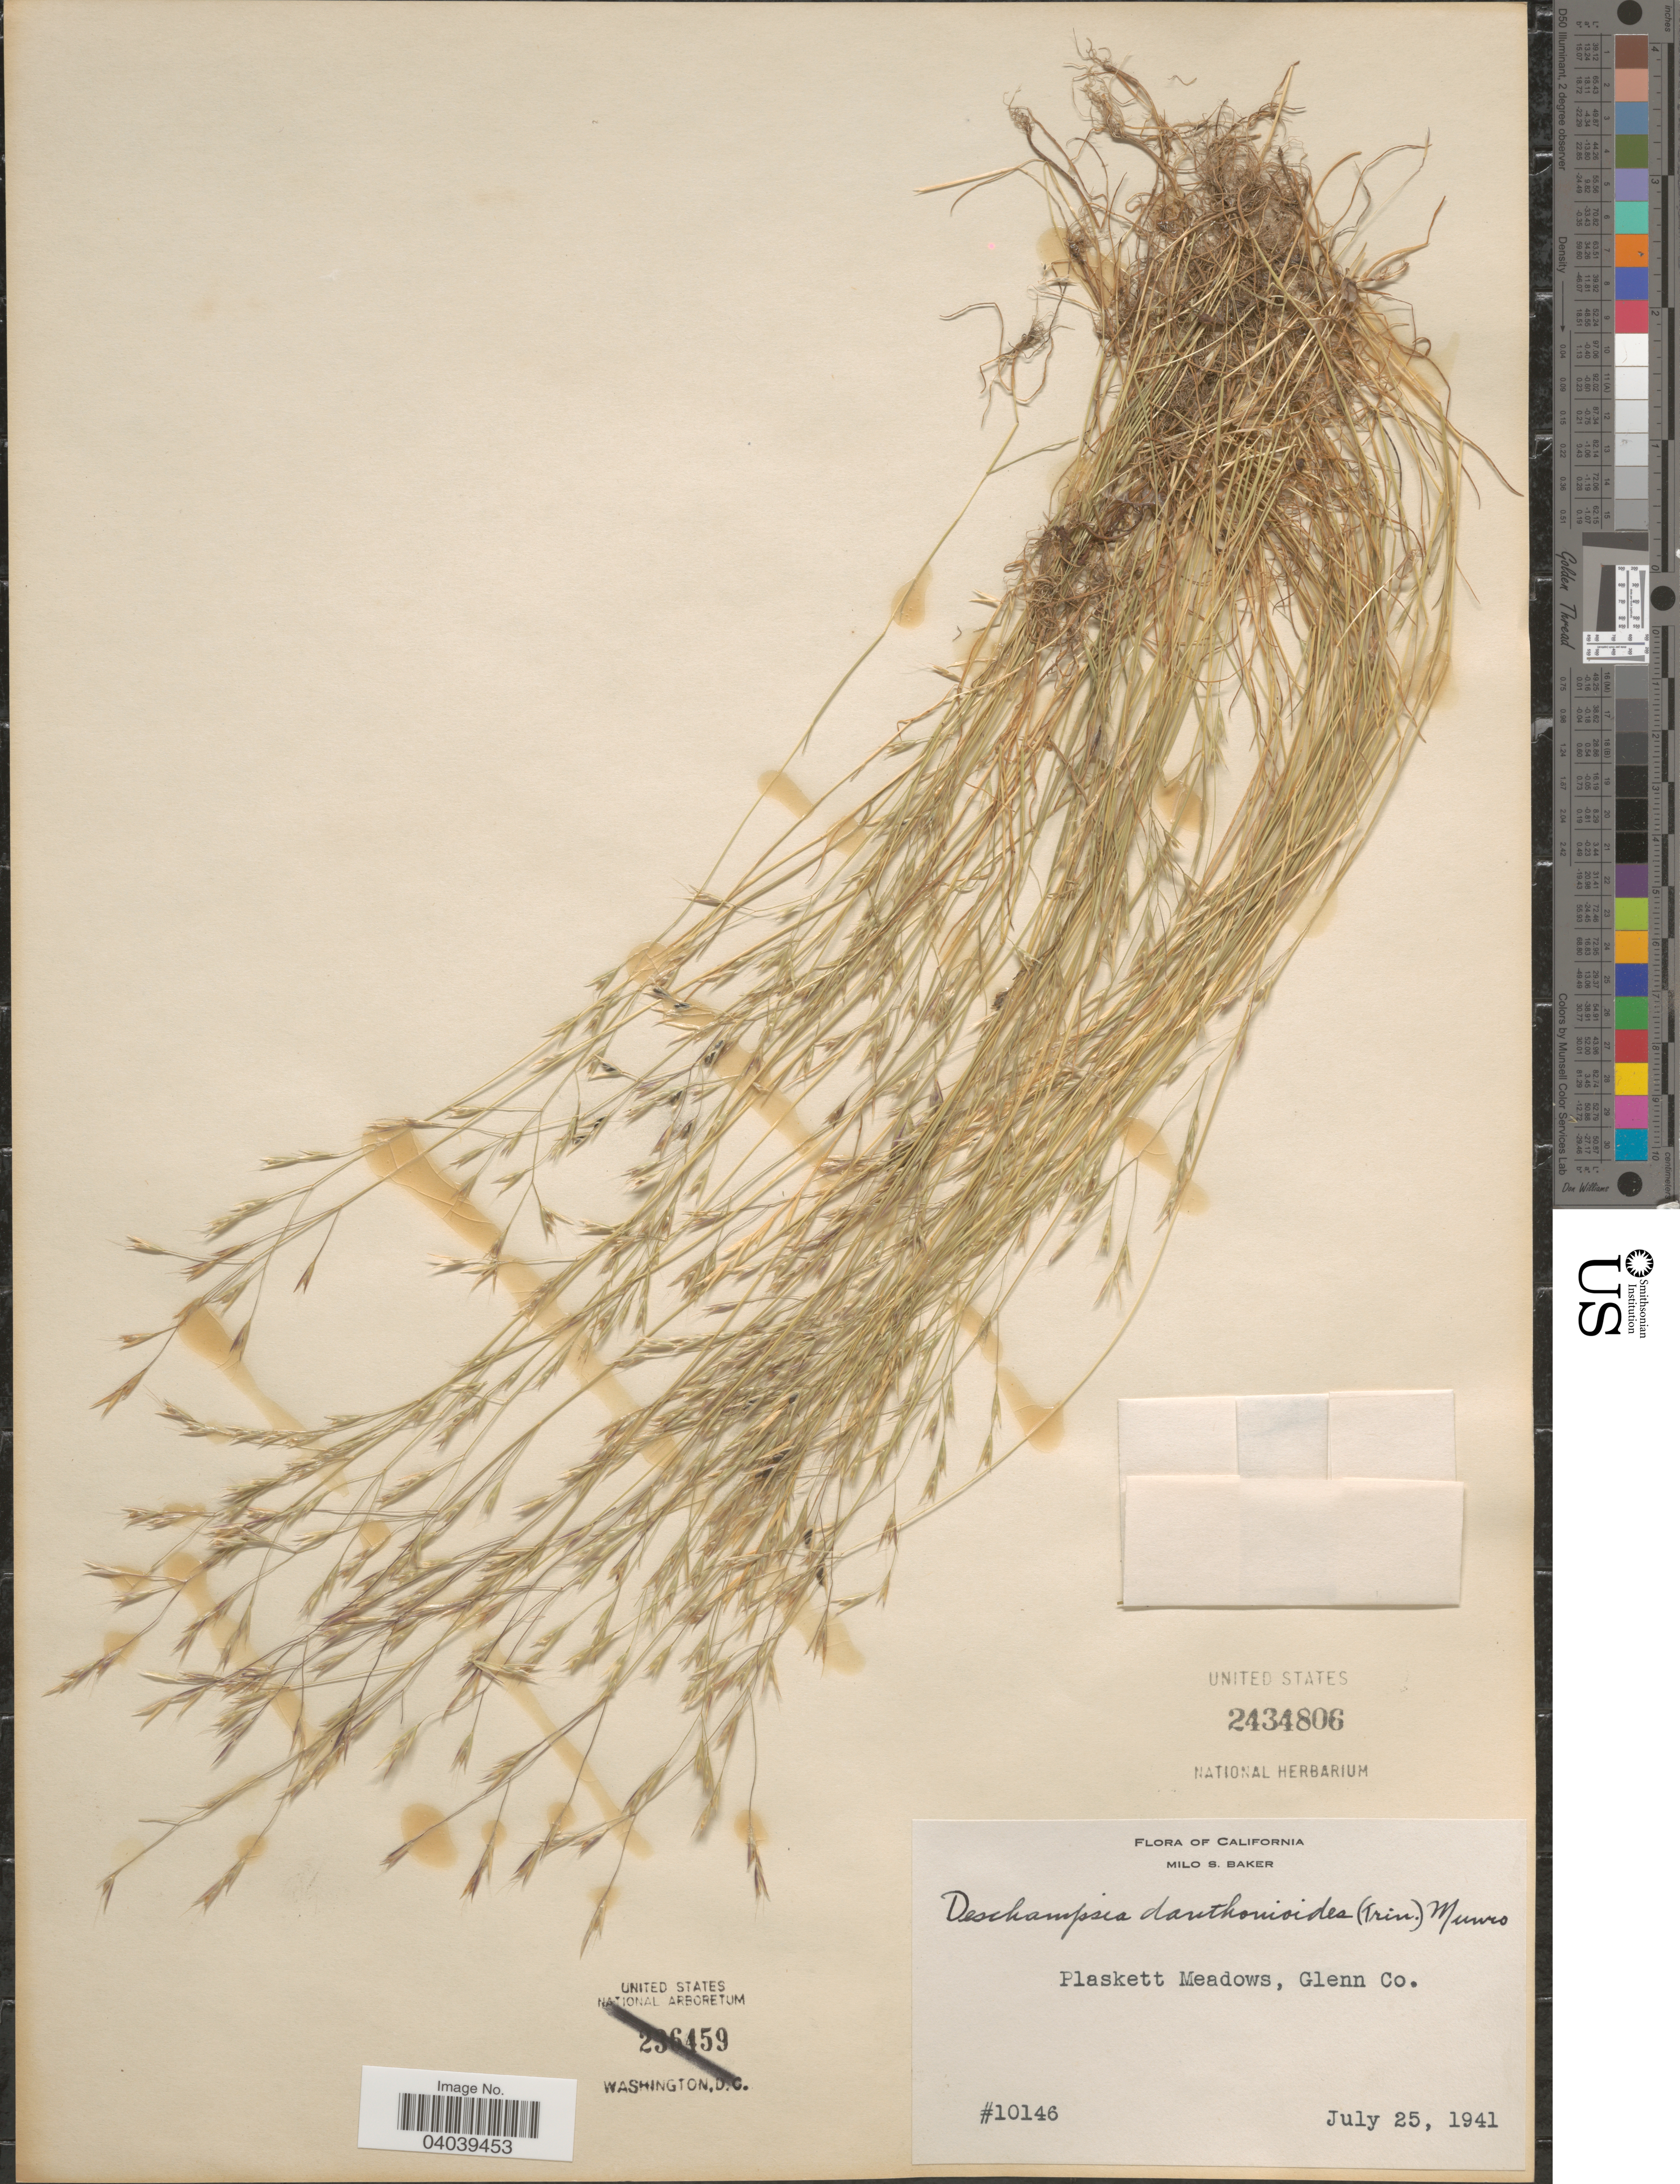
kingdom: Plantae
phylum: Tracheophyta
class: Liliopsida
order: Poales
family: Poaceae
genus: Deschampsia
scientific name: Deschampsia danthonioides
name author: (Trin.) Munro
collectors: M. S. Baker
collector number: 10146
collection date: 1941-07-25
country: United States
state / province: California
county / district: Glenn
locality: Plaskett Meadows, Glenn Co.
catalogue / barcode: US 2434806